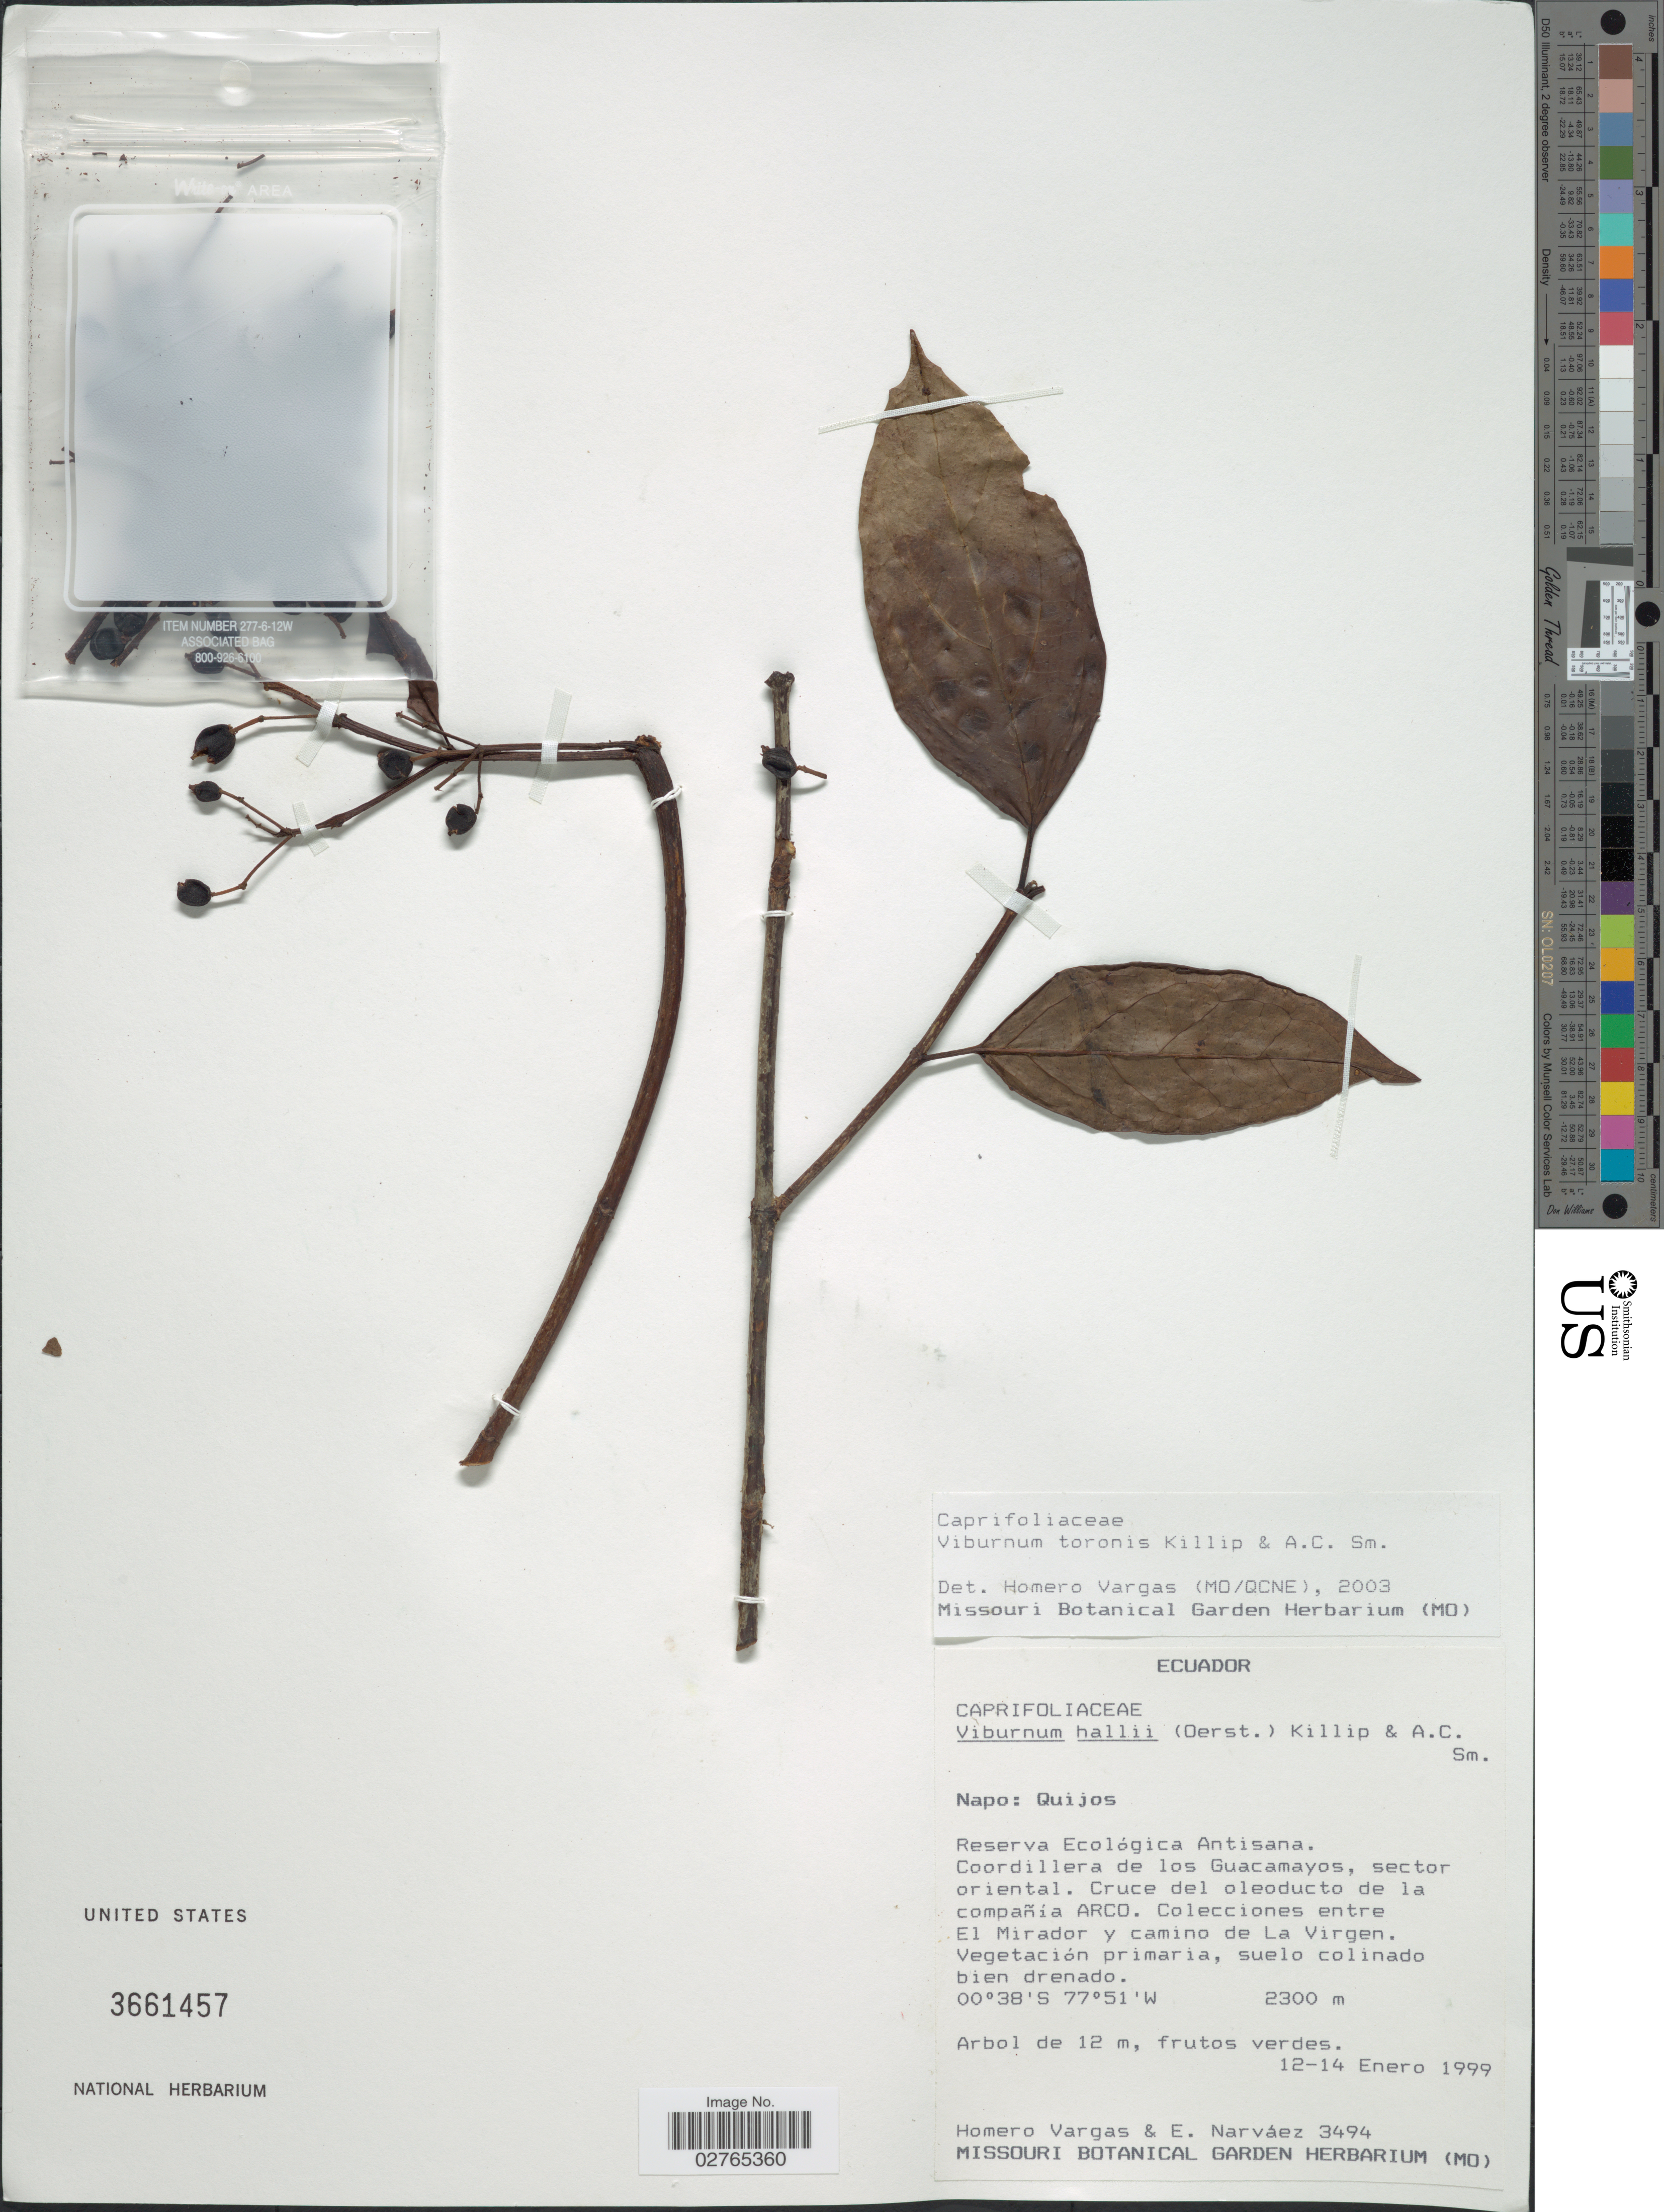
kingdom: Plantae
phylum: Tracheophyta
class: Magnoliopsida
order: Dipsacales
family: Viburnaceae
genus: Viburnum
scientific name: Viburnum toronis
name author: Killip & A.C. Sm.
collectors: H. Vargas & E. Narváez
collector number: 3494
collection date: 1999-01-12/1999-01-14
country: Ecuador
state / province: Napo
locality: Quijos. Reserva Ecológica Antisana. Coordillera de los Guacamayos, sector oriental. Cruce del oleoducto de la compañia ARCO. Entre El Mirador y camino de La Virgen.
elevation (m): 2300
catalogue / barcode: US 3661457